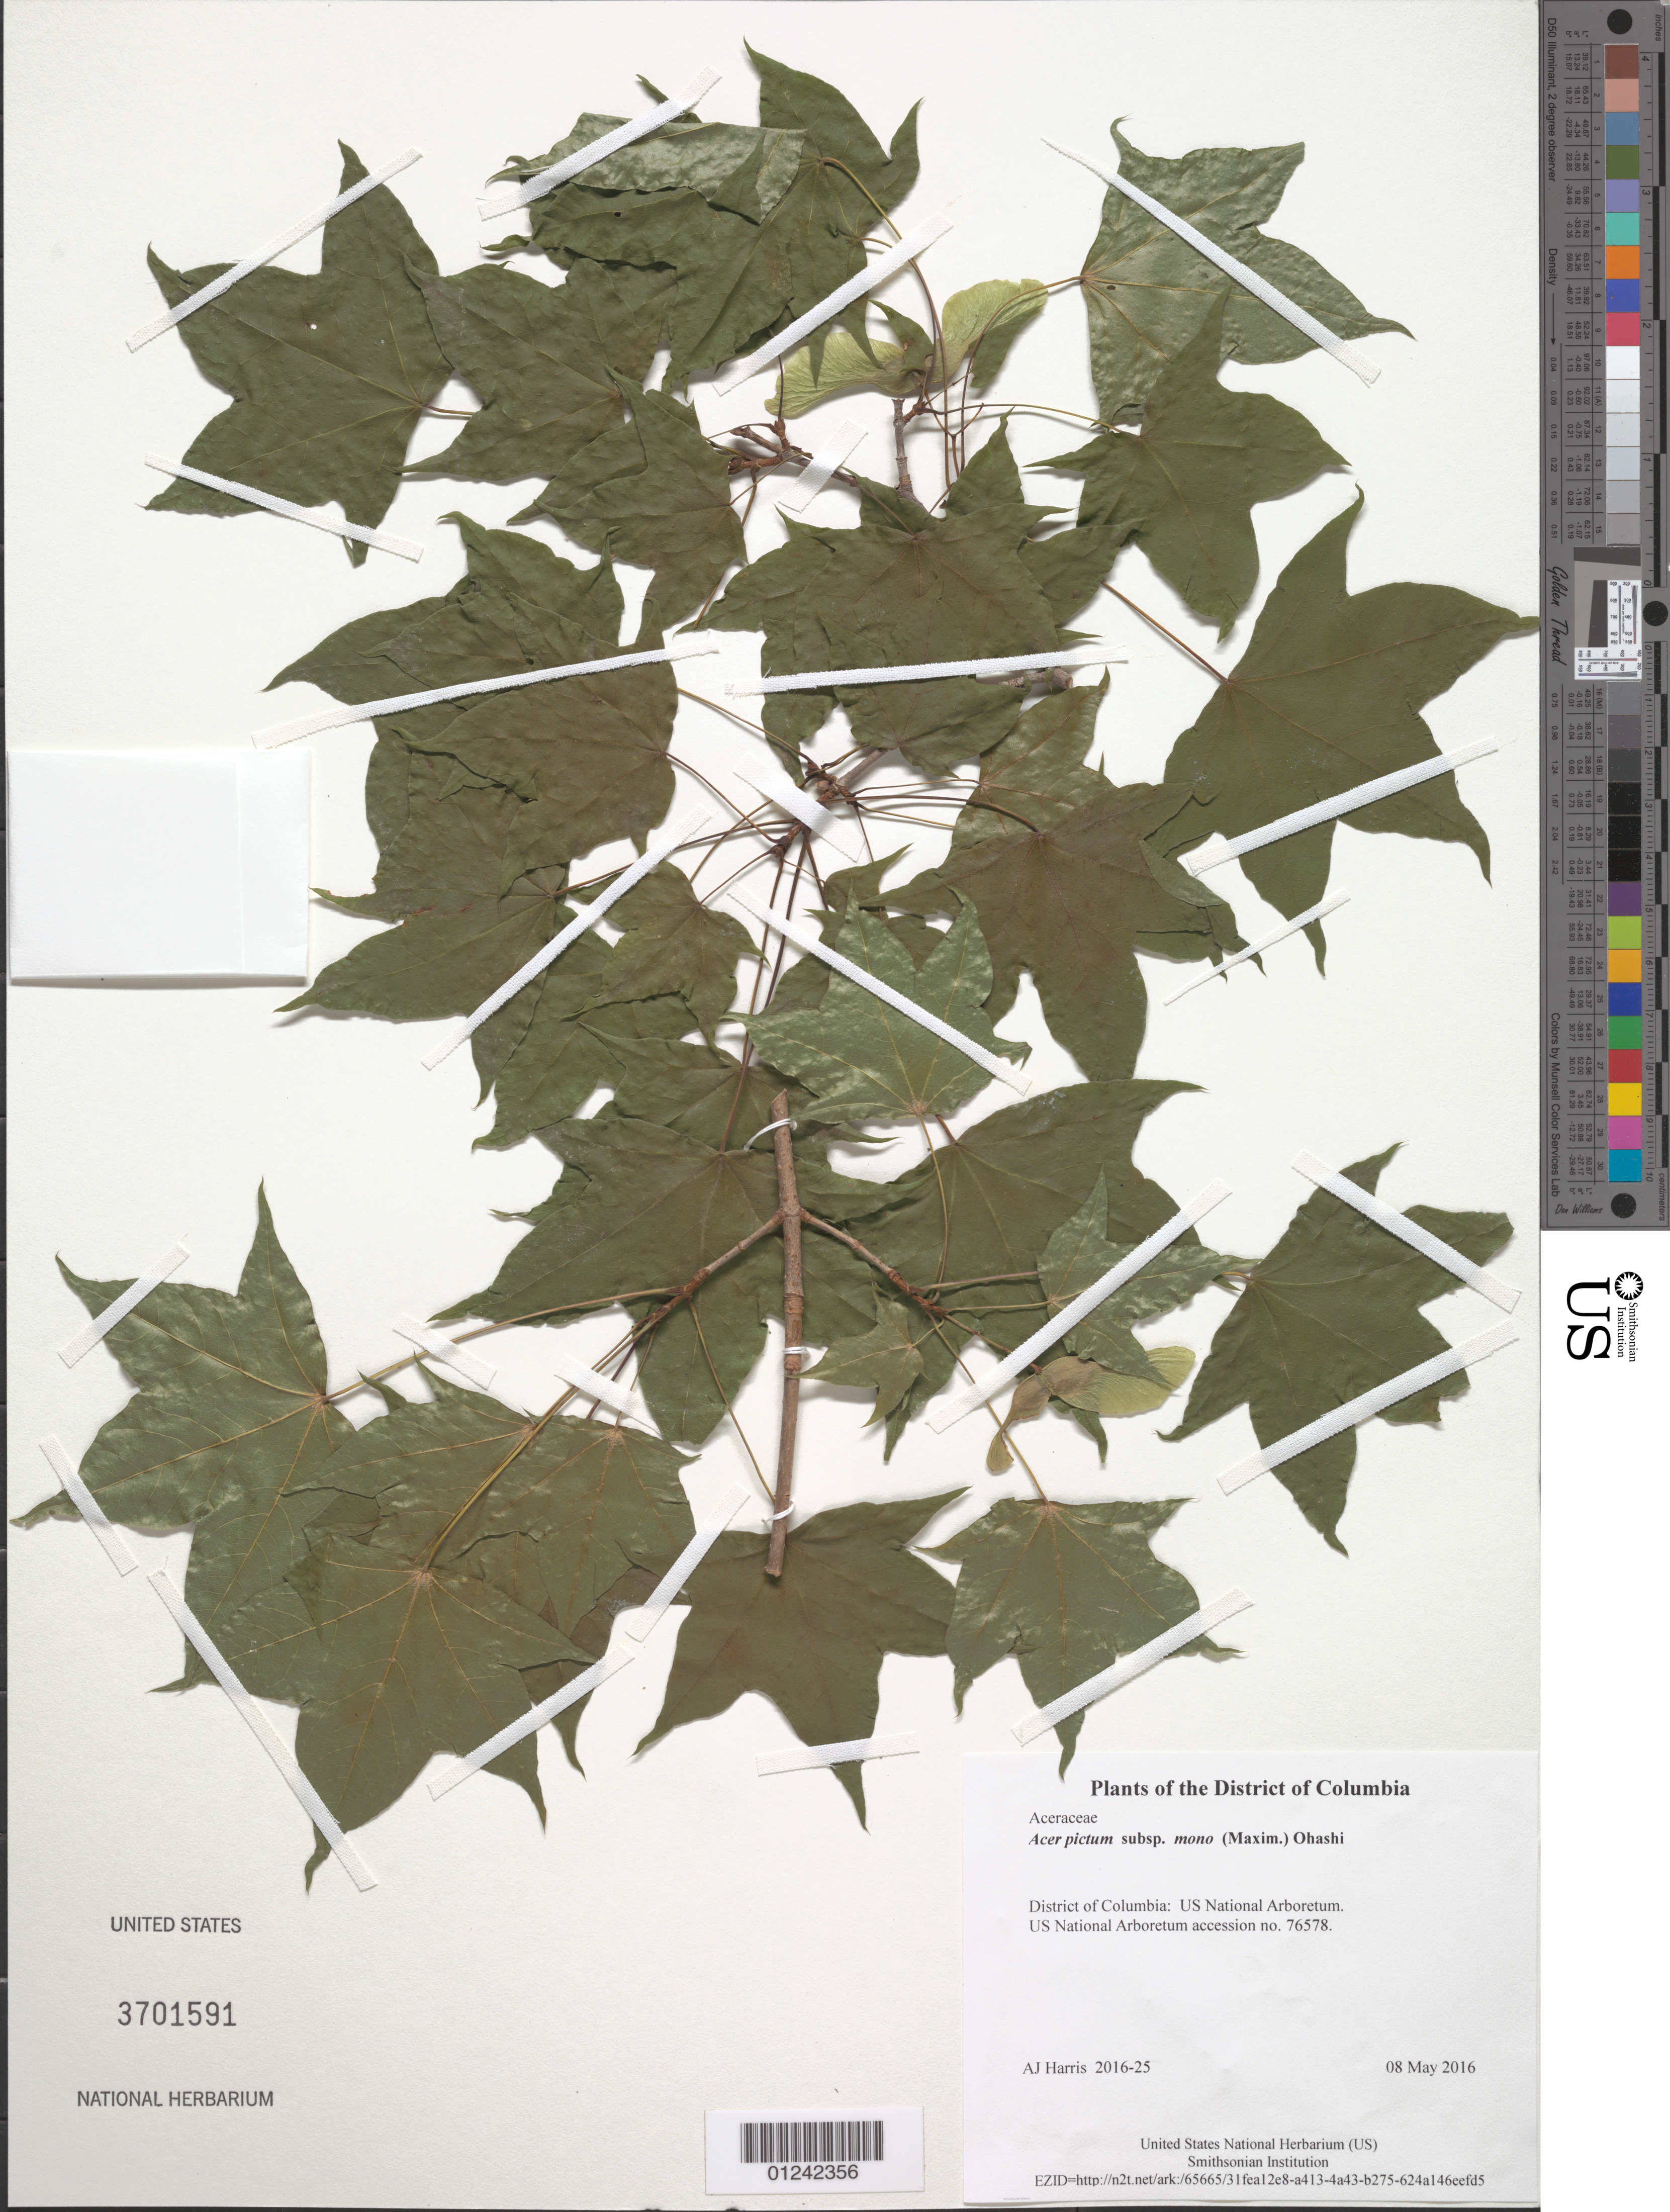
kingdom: Plantae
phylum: Tracheophyta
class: Magnoliopsida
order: Sapindales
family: Sapindaceae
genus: Acer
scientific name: Acer pictum subsp. mono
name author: (Maxim.) Ohashi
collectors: A. J. Harris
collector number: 2016-25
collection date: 2016-05-08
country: United States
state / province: District of Columbia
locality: US National Arboretum.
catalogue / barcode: US 3701591